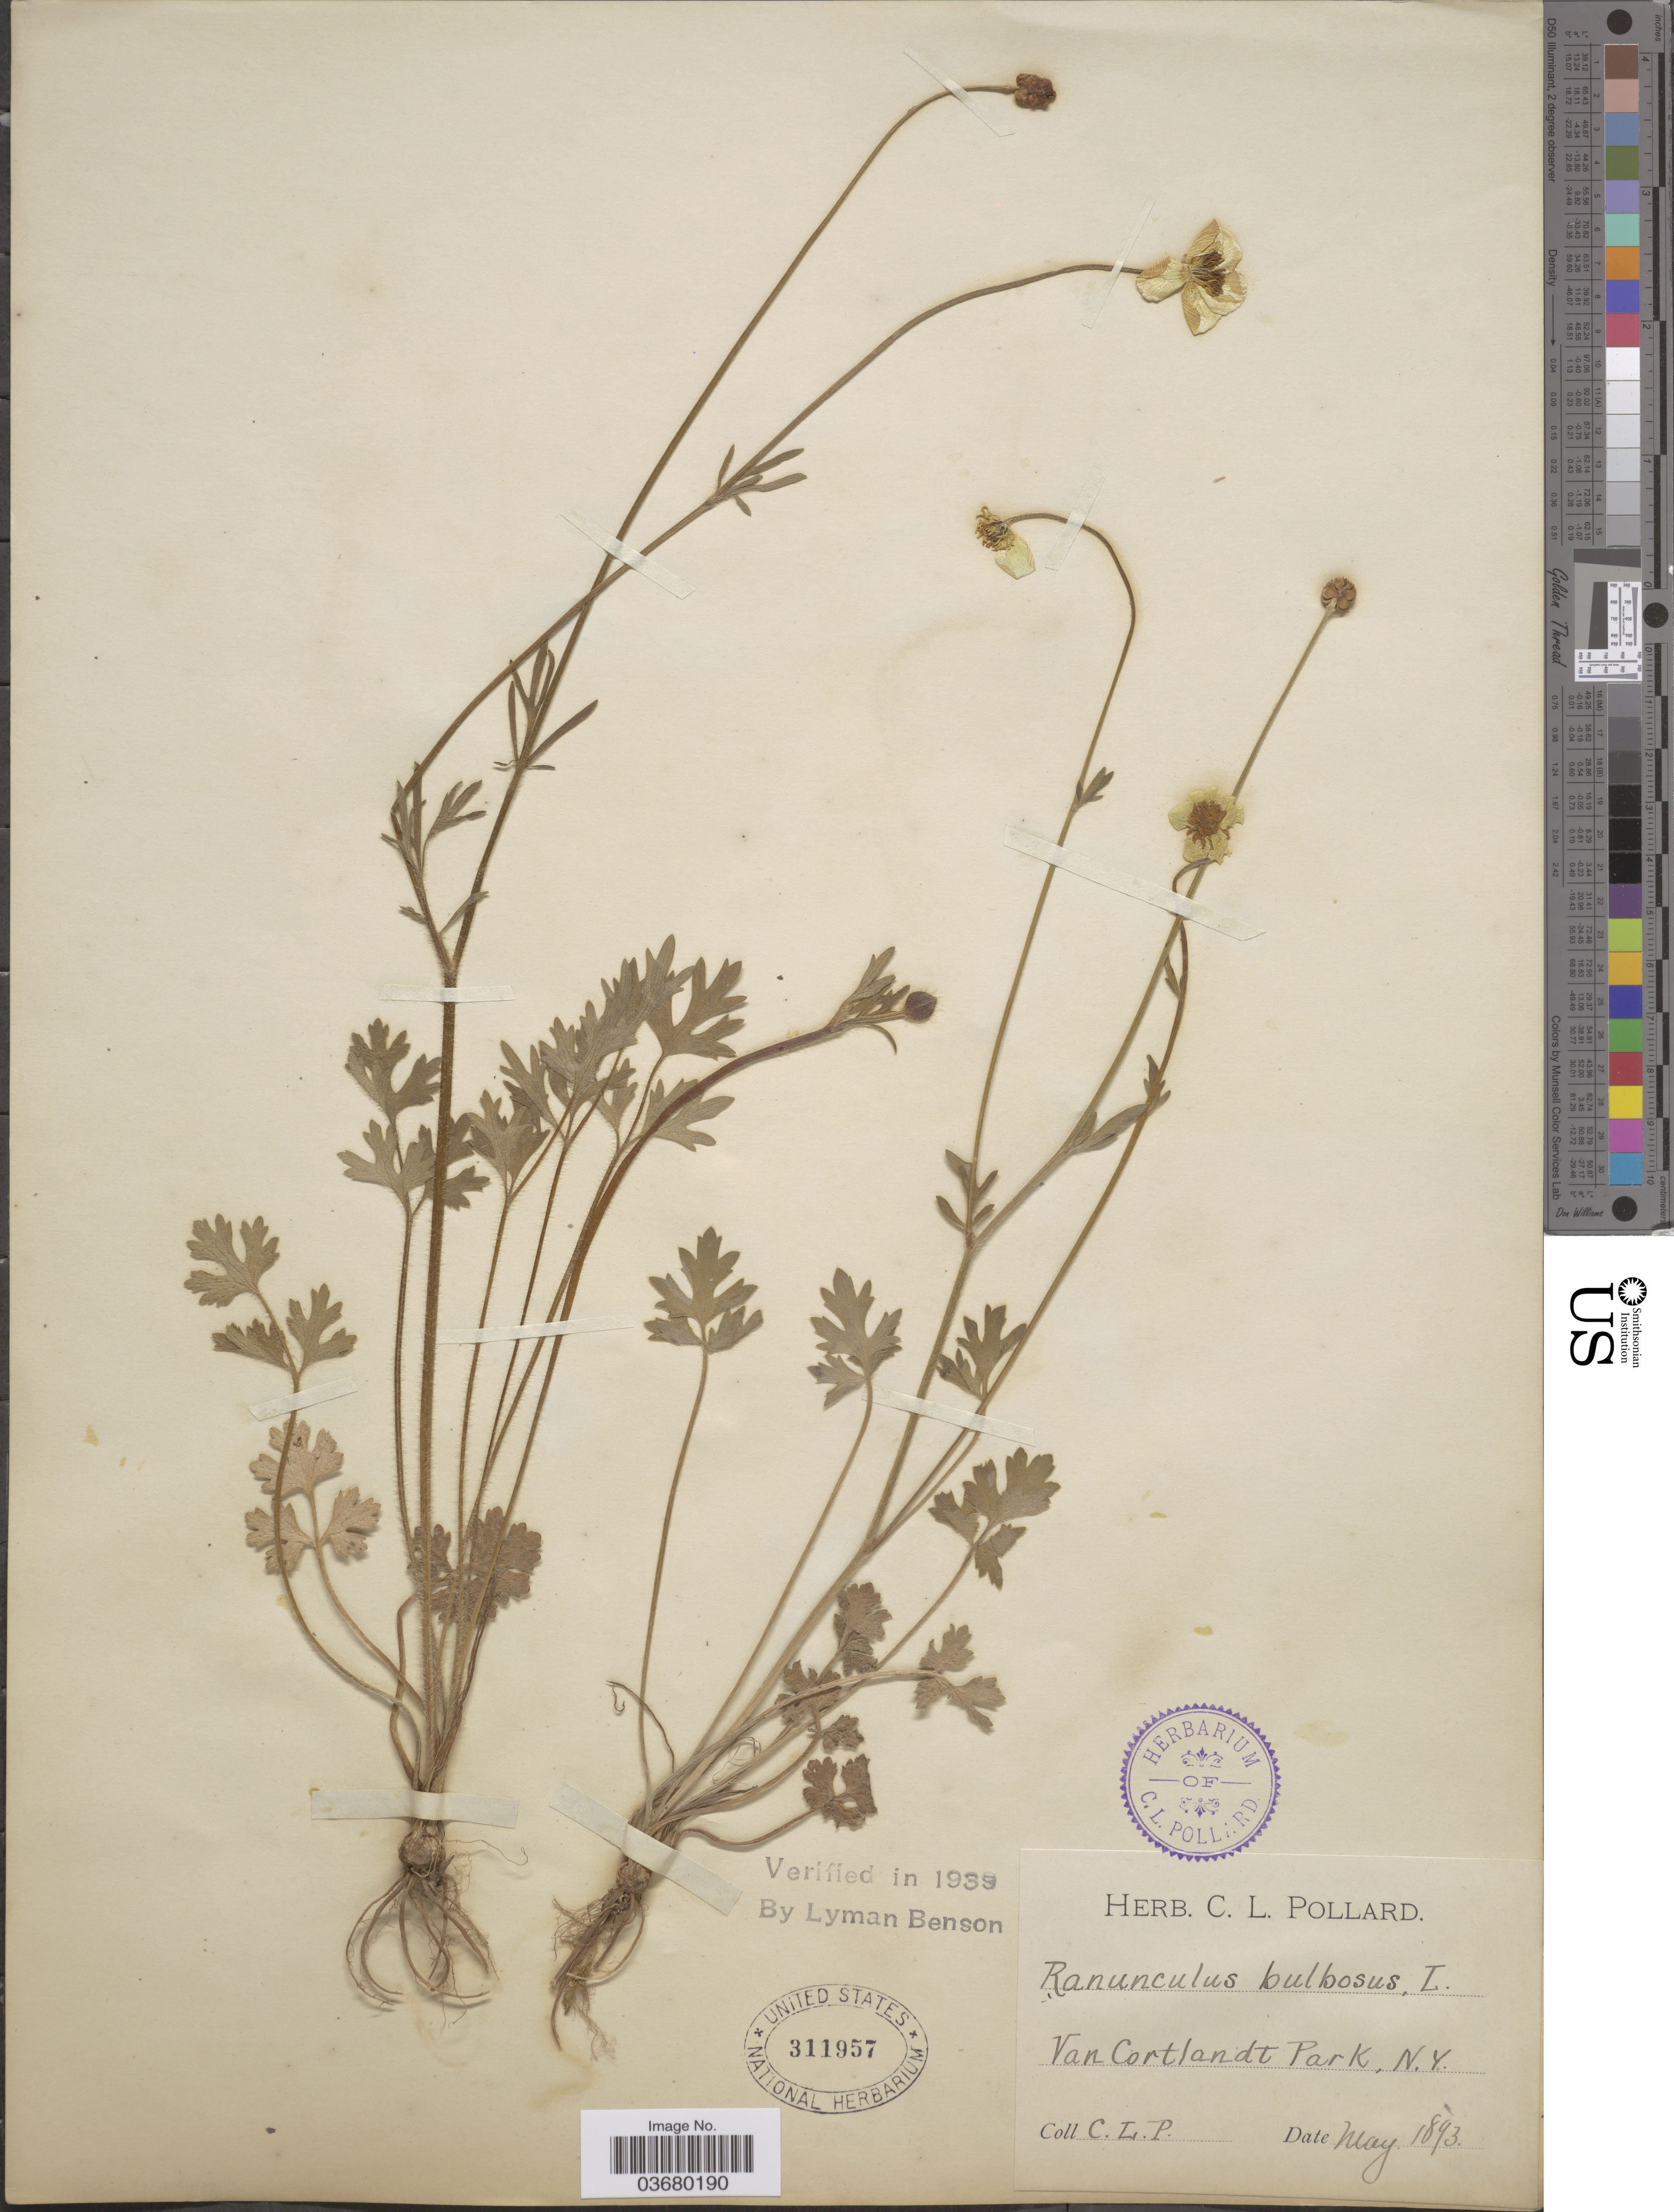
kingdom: Plantae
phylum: Tracheophyta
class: Magnoliopsida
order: Ranunculales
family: Ranunculaceae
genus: Ranunculus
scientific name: Ranunculus bulbosus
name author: L.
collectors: C. L. Pollard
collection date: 1893-05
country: United States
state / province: New York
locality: Van Cortlandt Park.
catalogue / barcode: US 311957